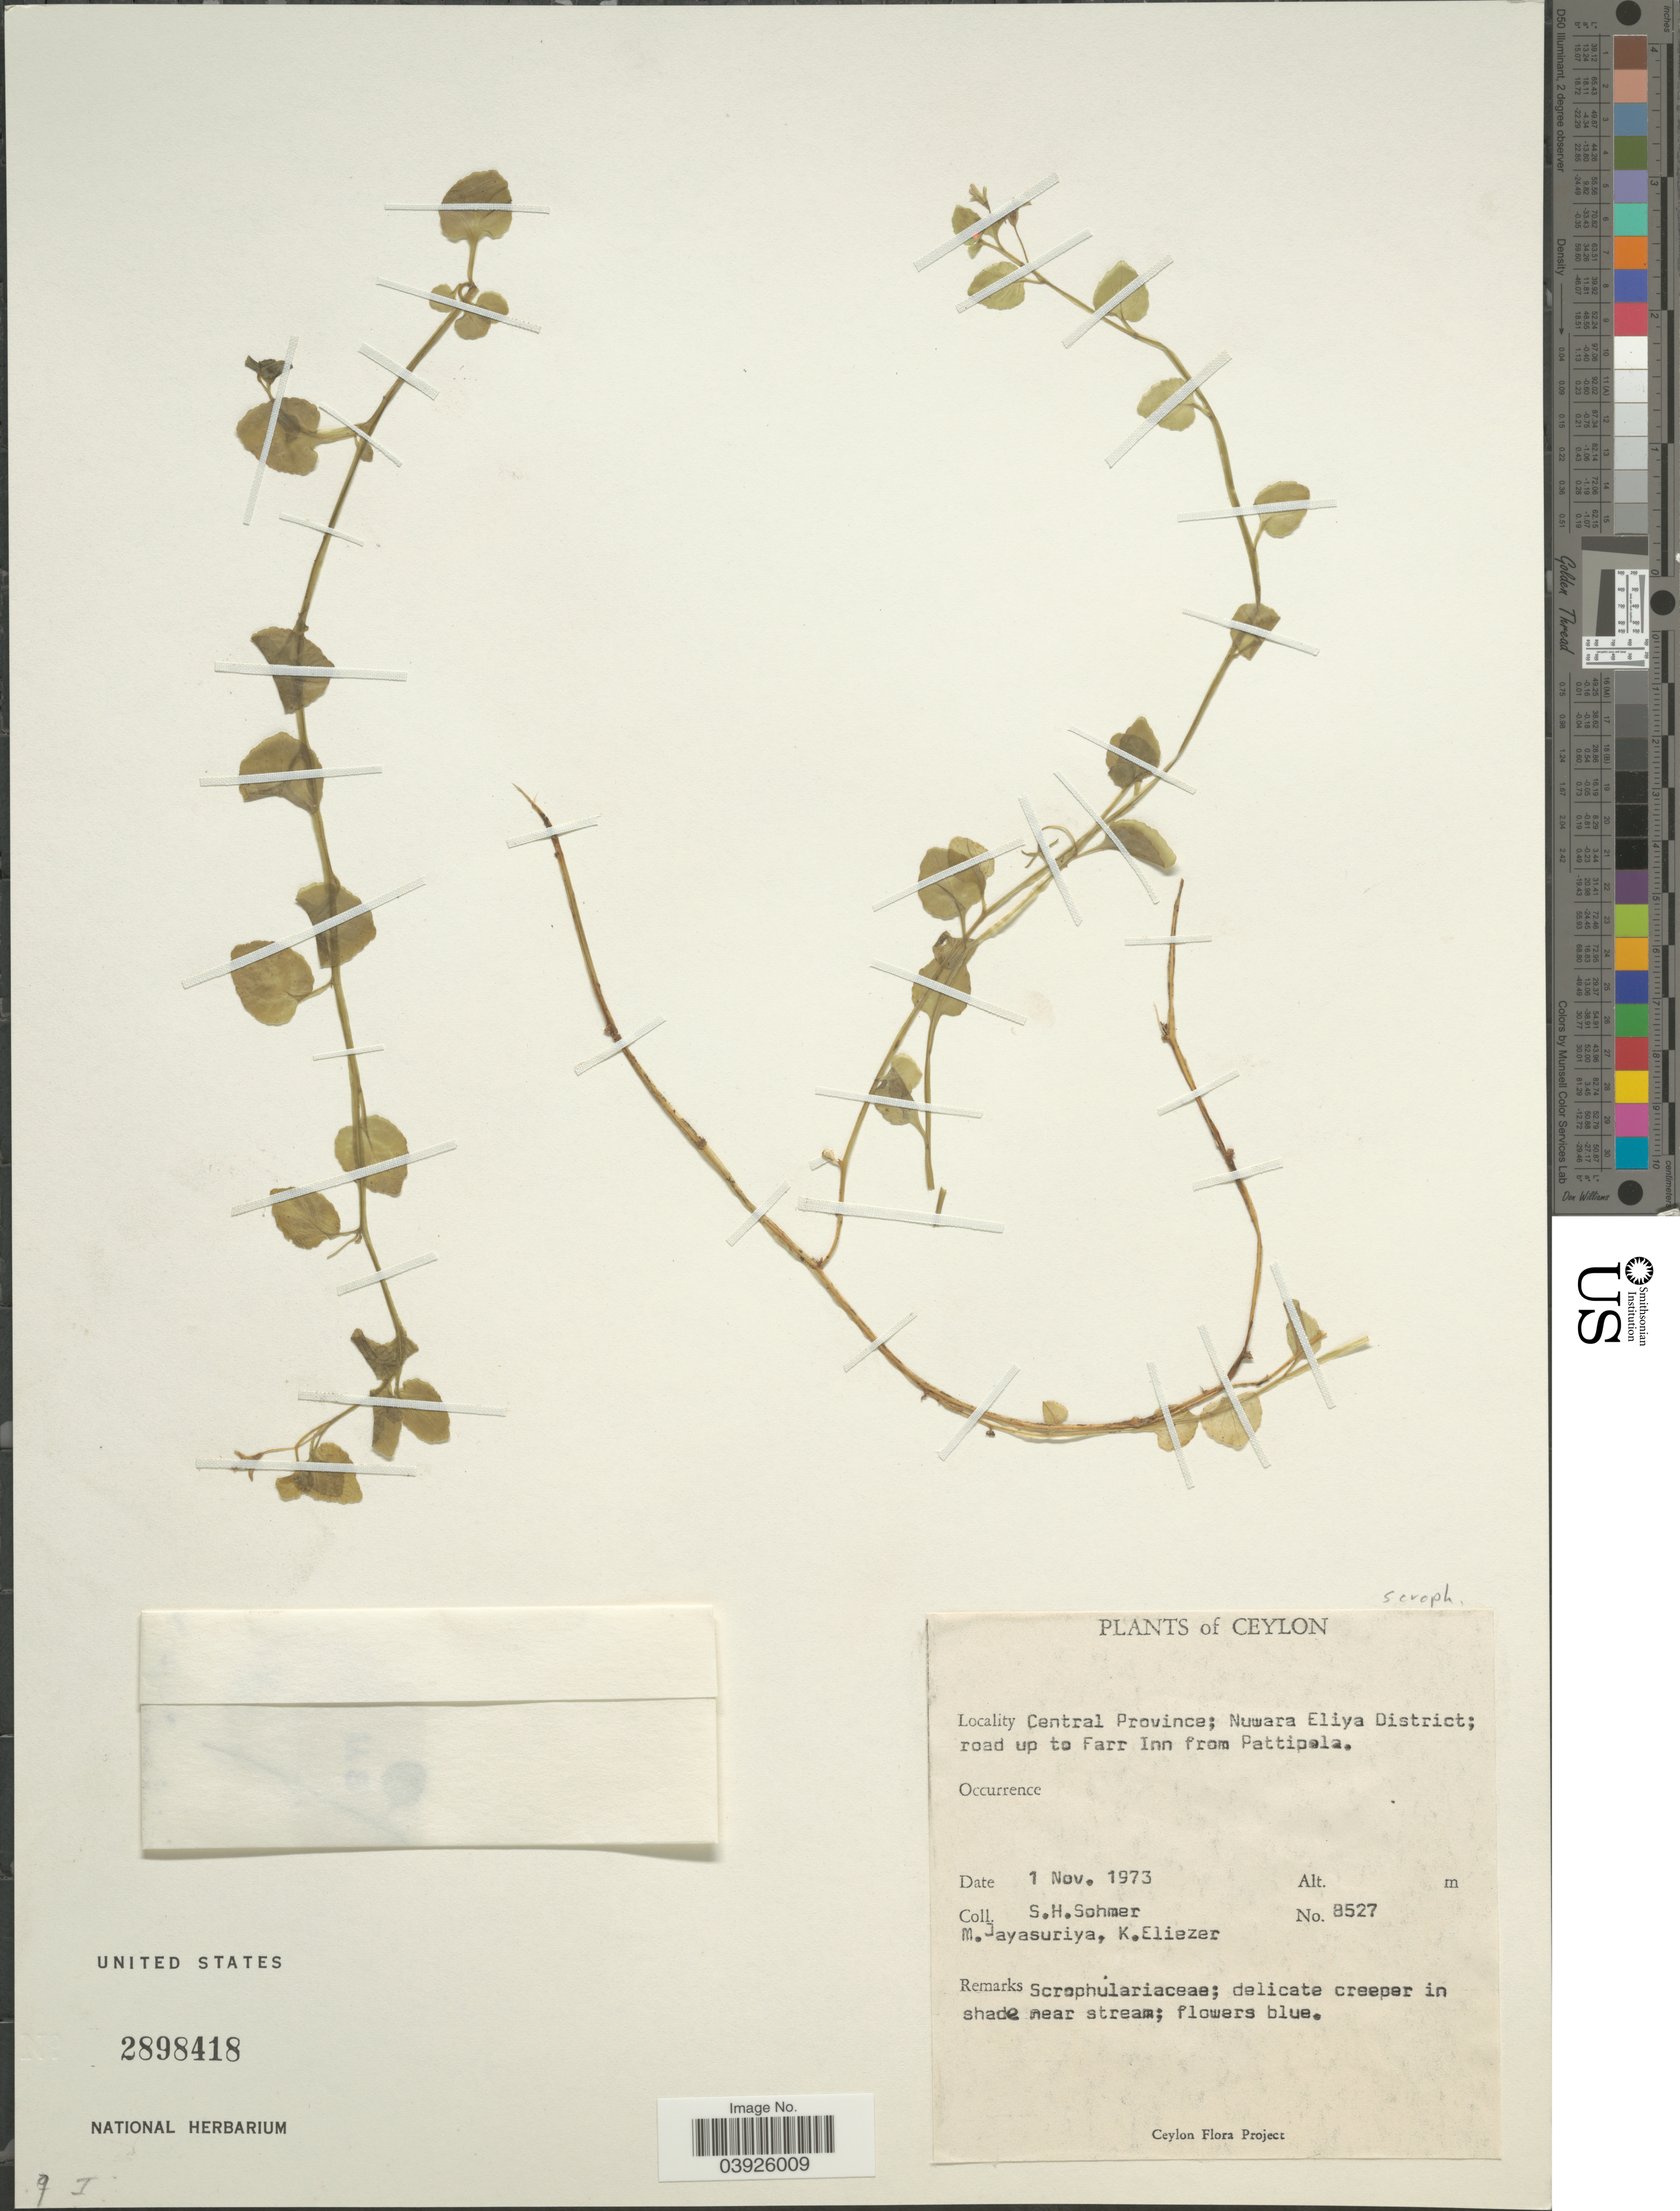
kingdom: Plantae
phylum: Tracheophyta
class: Magnoliopsida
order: Lamiales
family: Scrophulariaceae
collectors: S. H. Sohmer, M. Jayasuriya & K. Eliezer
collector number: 8527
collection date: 1973-11-01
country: Sri Lanka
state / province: Central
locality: Ceylon. Nuwara Eliya District; road up to Farr Inn from Pattipala.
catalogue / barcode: US 2898418